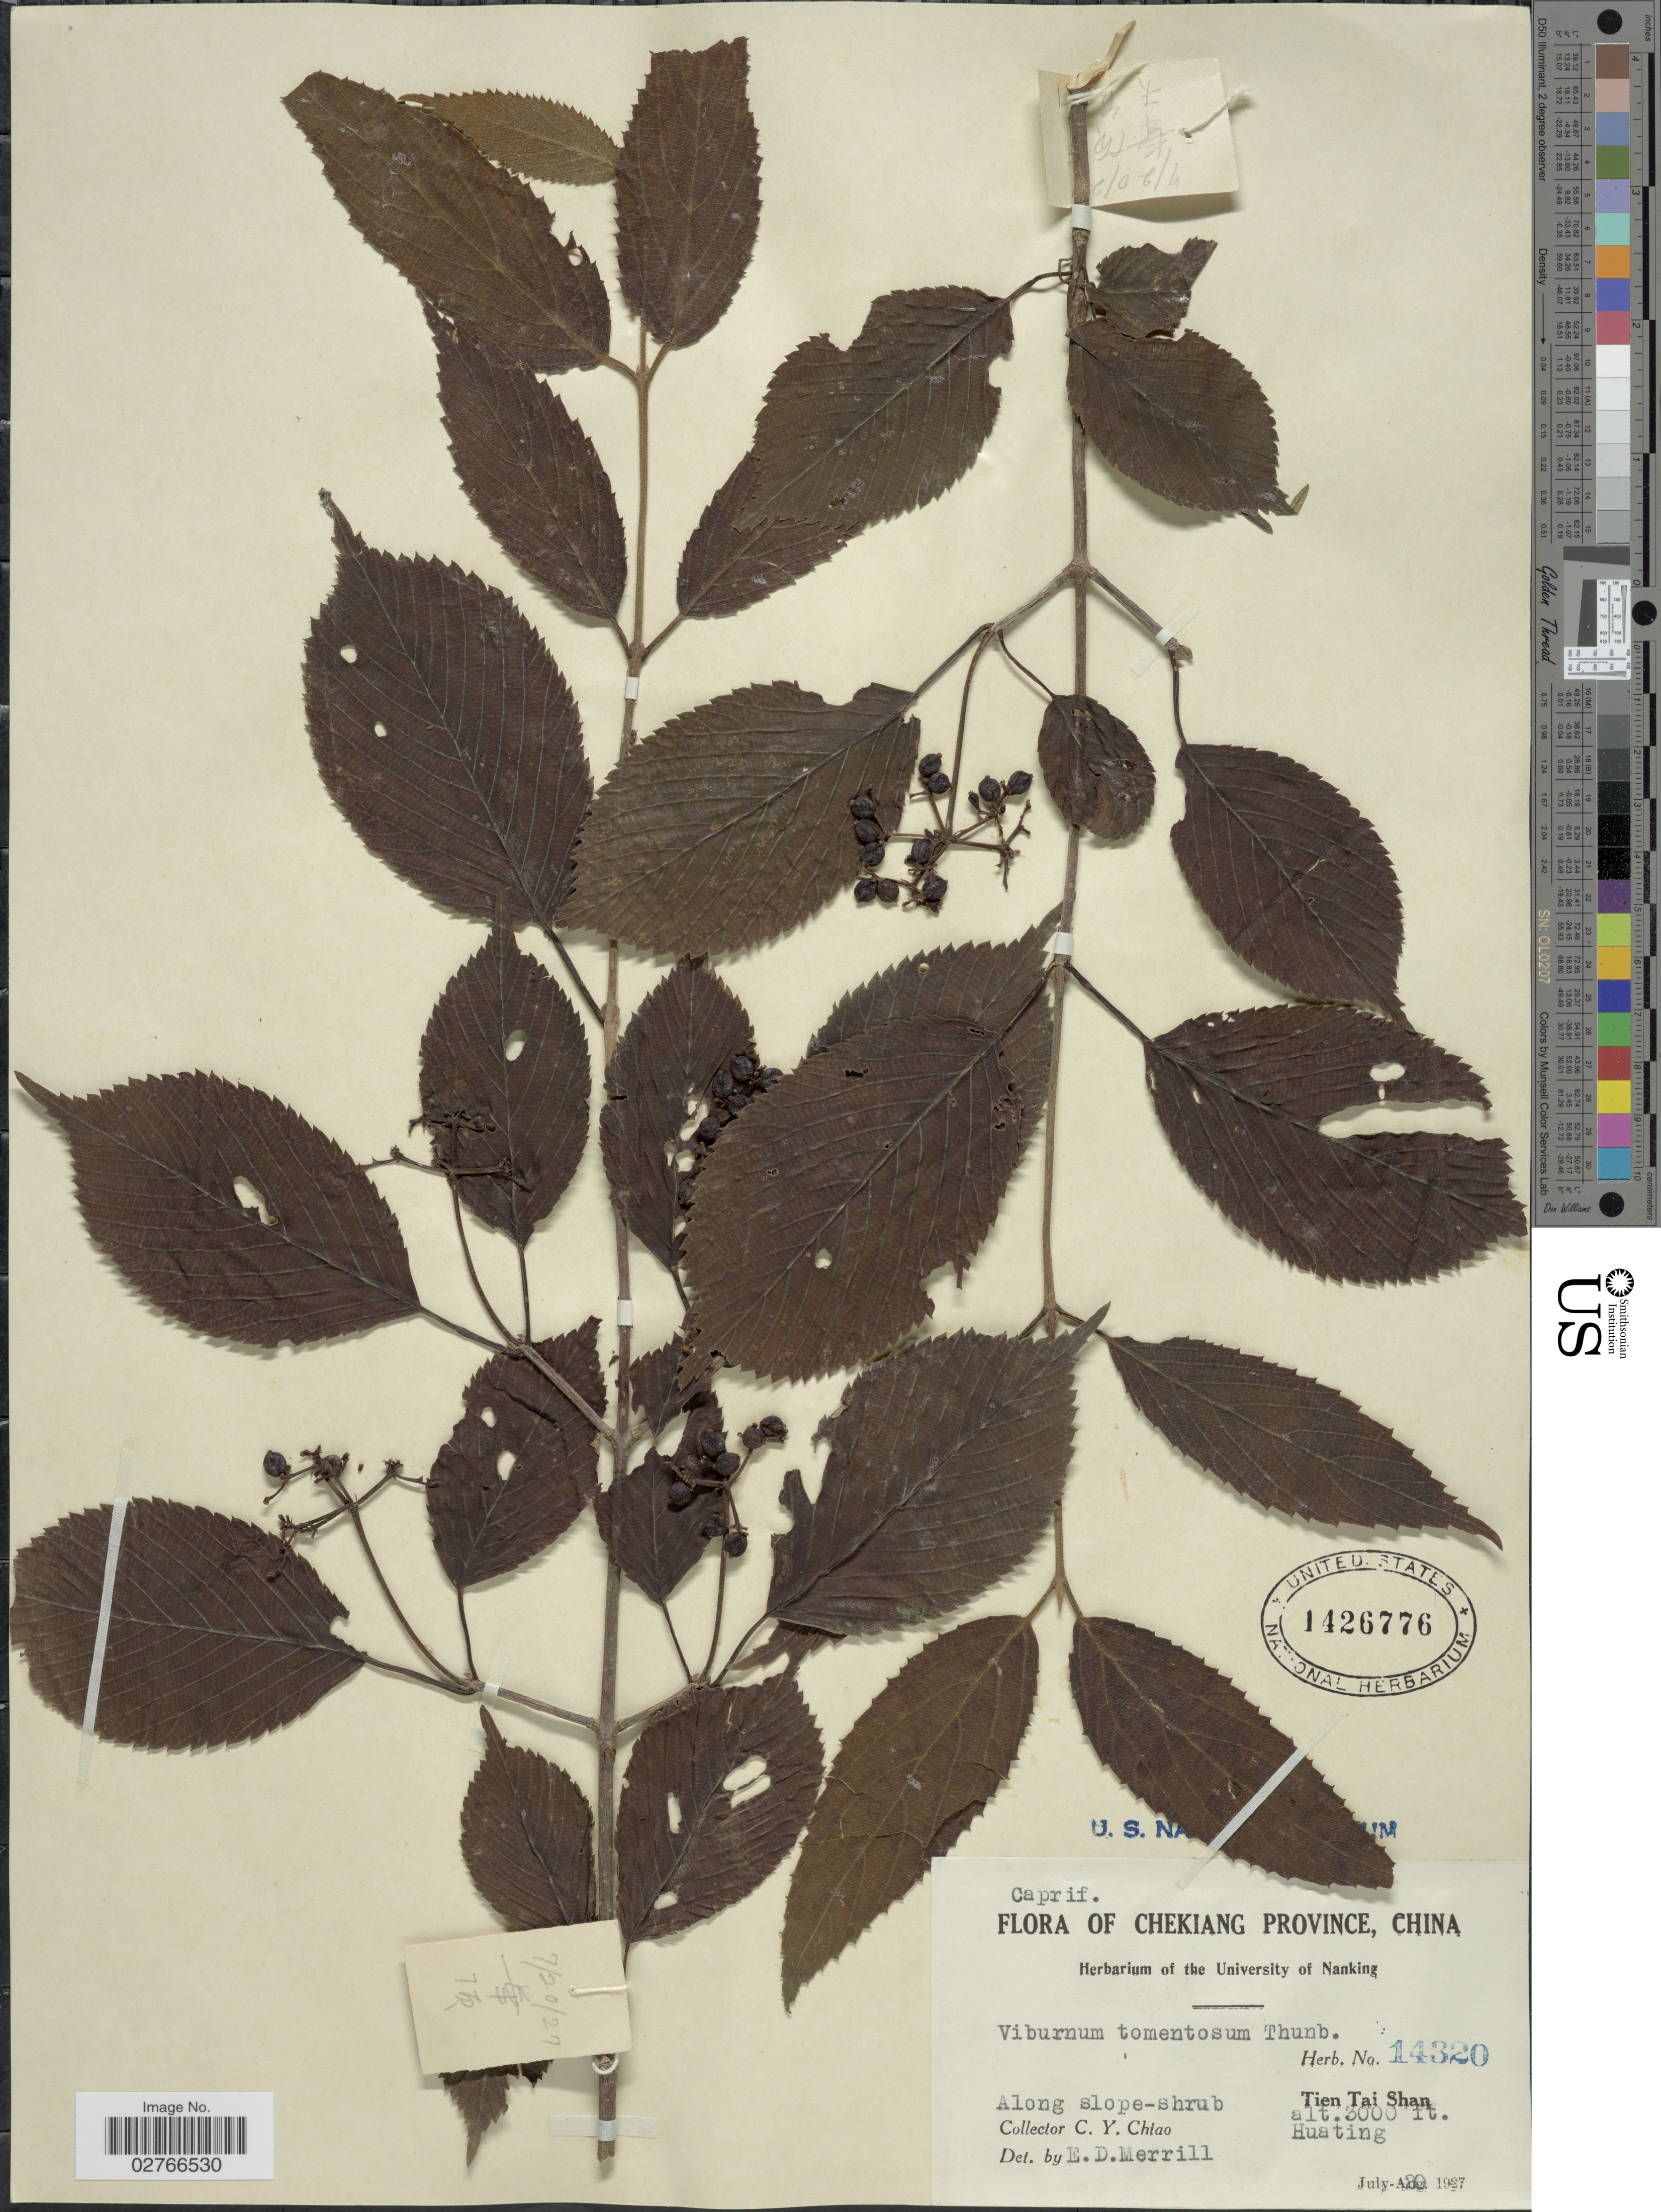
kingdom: Plantae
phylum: Tracheophyta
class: Magnoliopsida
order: Dipsacales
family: Viburnaceae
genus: Viburnum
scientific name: Viburnum tomentosum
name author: Thunb.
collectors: C. Y. Chiao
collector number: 14320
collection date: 1927-08-20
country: China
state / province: Zhejiang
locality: Chekiang Province, Tien Tai Shan, Huating.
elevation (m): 914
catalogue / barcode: US 1426776